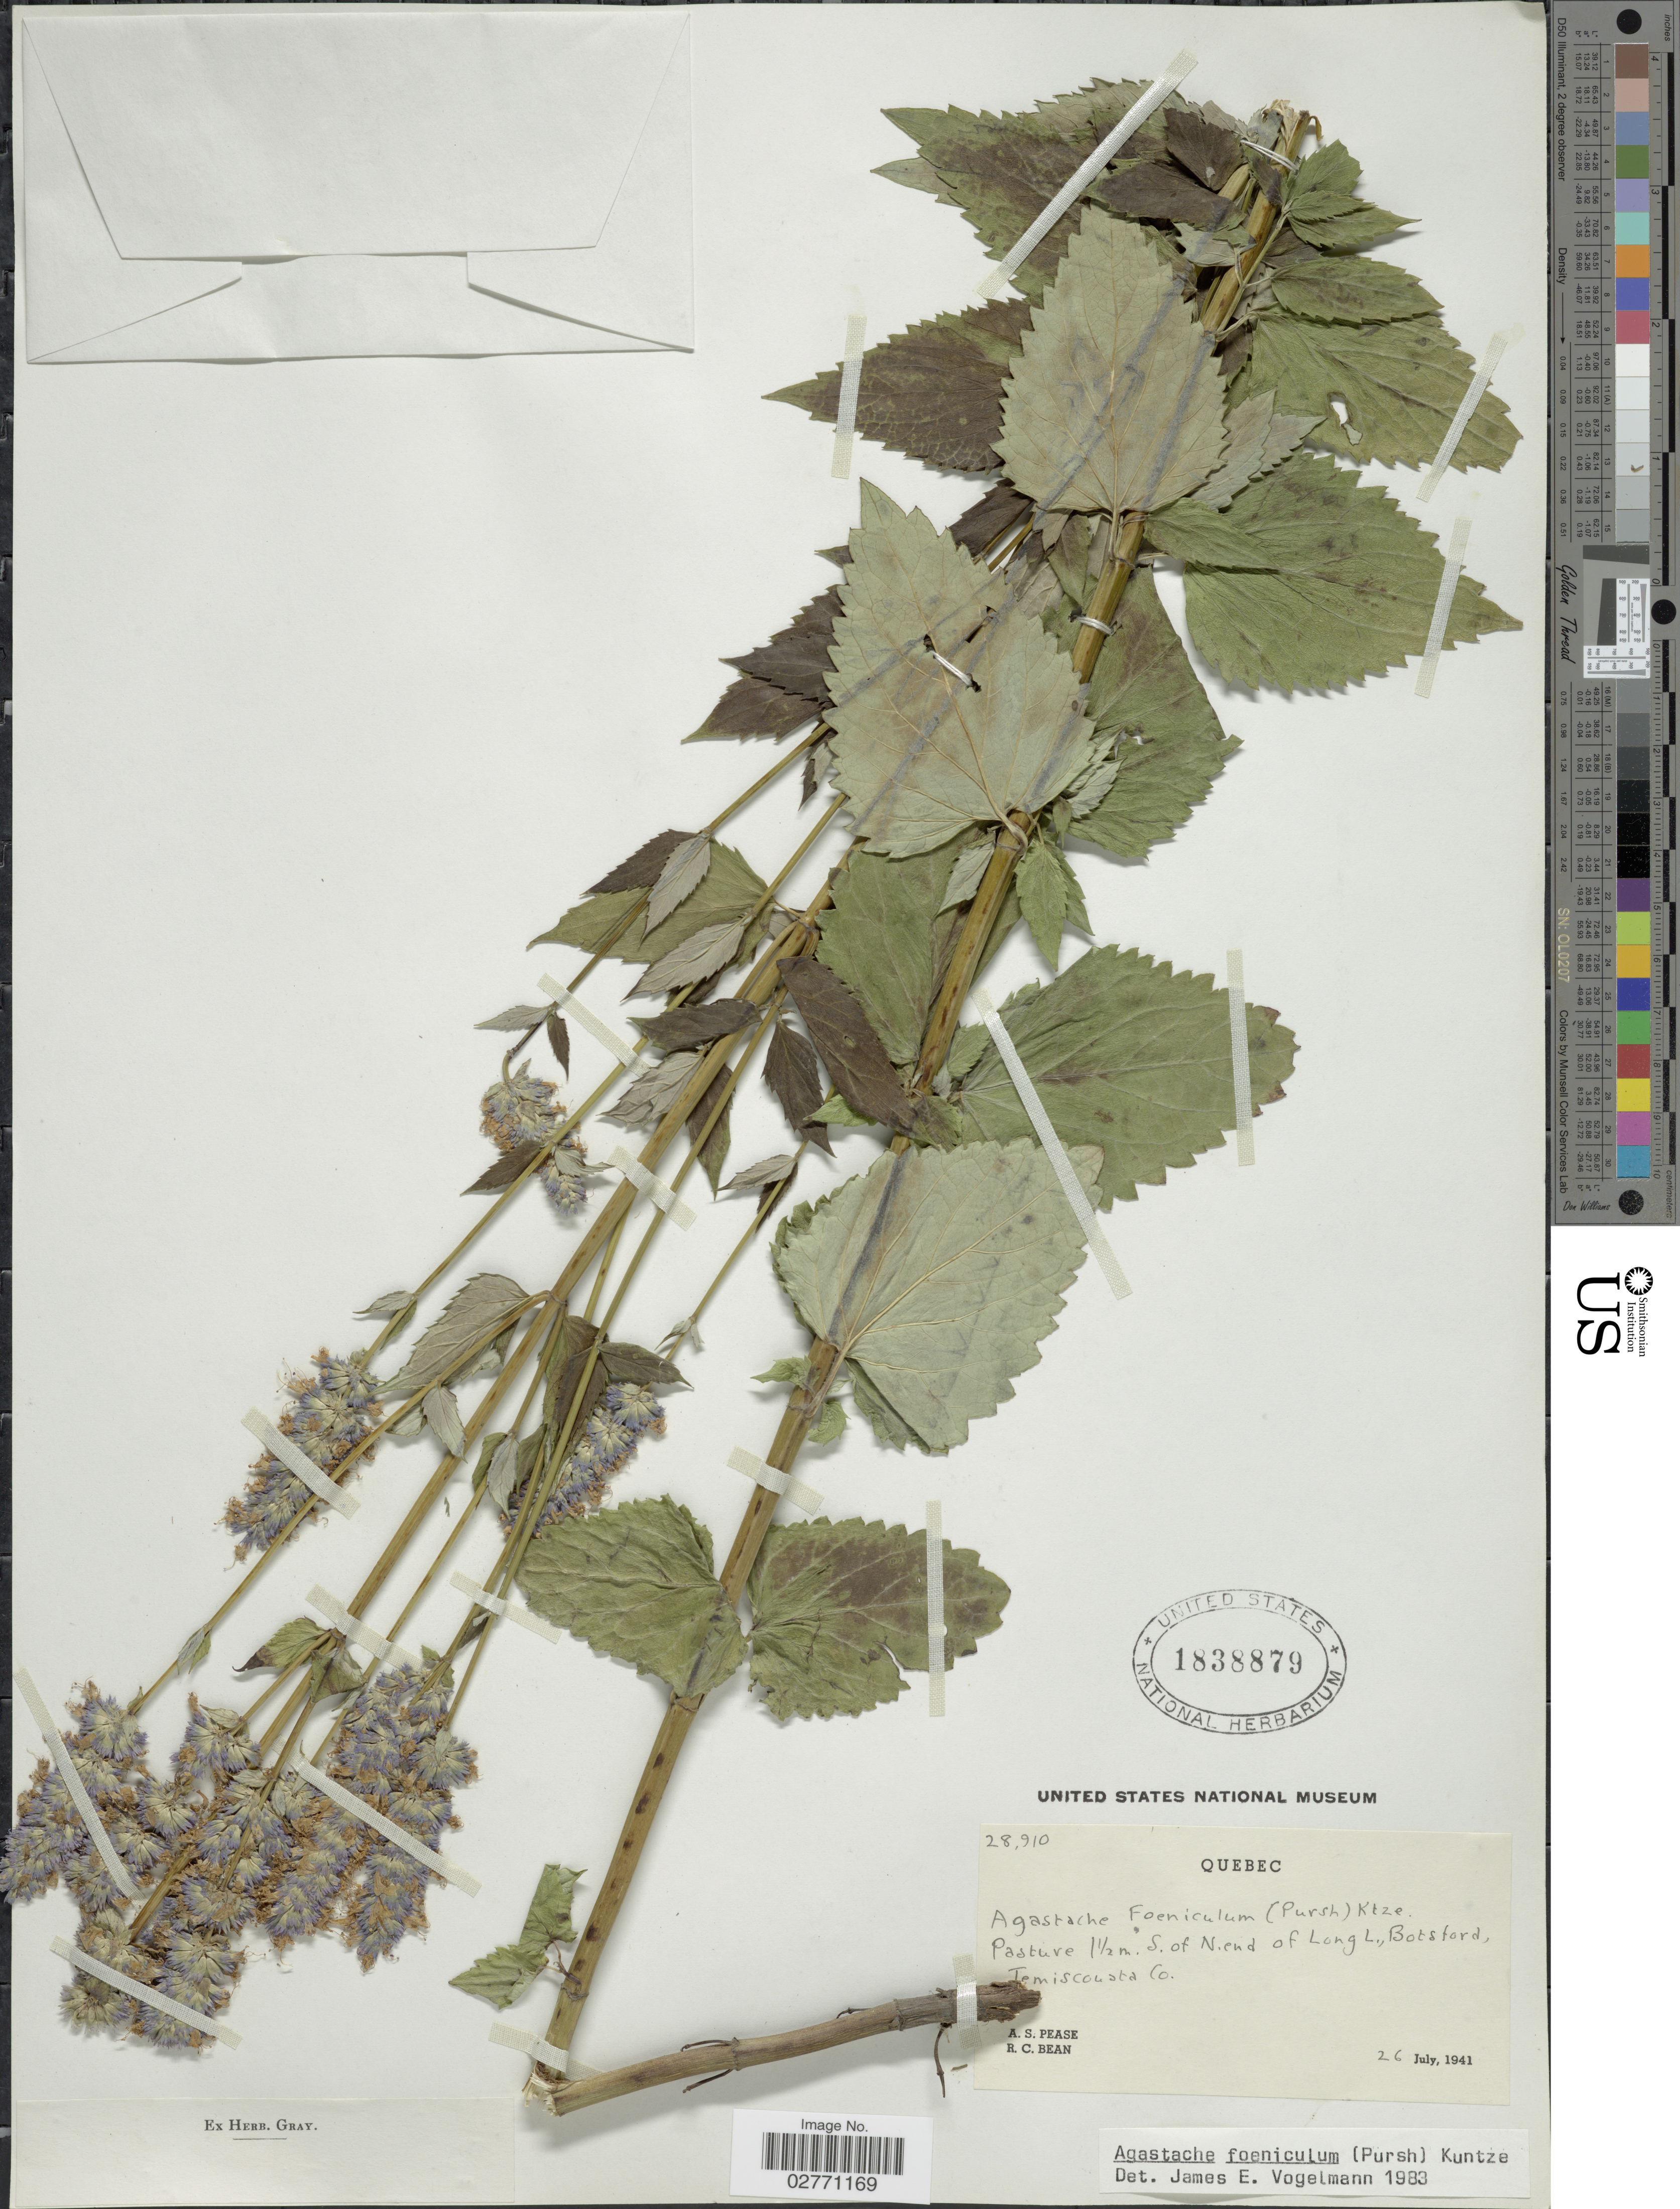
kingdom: Plantae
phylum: Tracheophyta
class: Magnoliopsida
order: Lamiales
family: Lamiaceae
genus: Agastache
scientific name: Agastache foeniculum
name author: (Pursh) Kuntze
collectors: A. S. Pease & R. Bean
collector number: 28910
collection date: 1941-07-26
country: Canada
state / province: Quebec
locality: Pasture 1½ m. S. of N. end of Long L., Botsford, Temiscousta Co.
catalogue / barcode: US 1838879